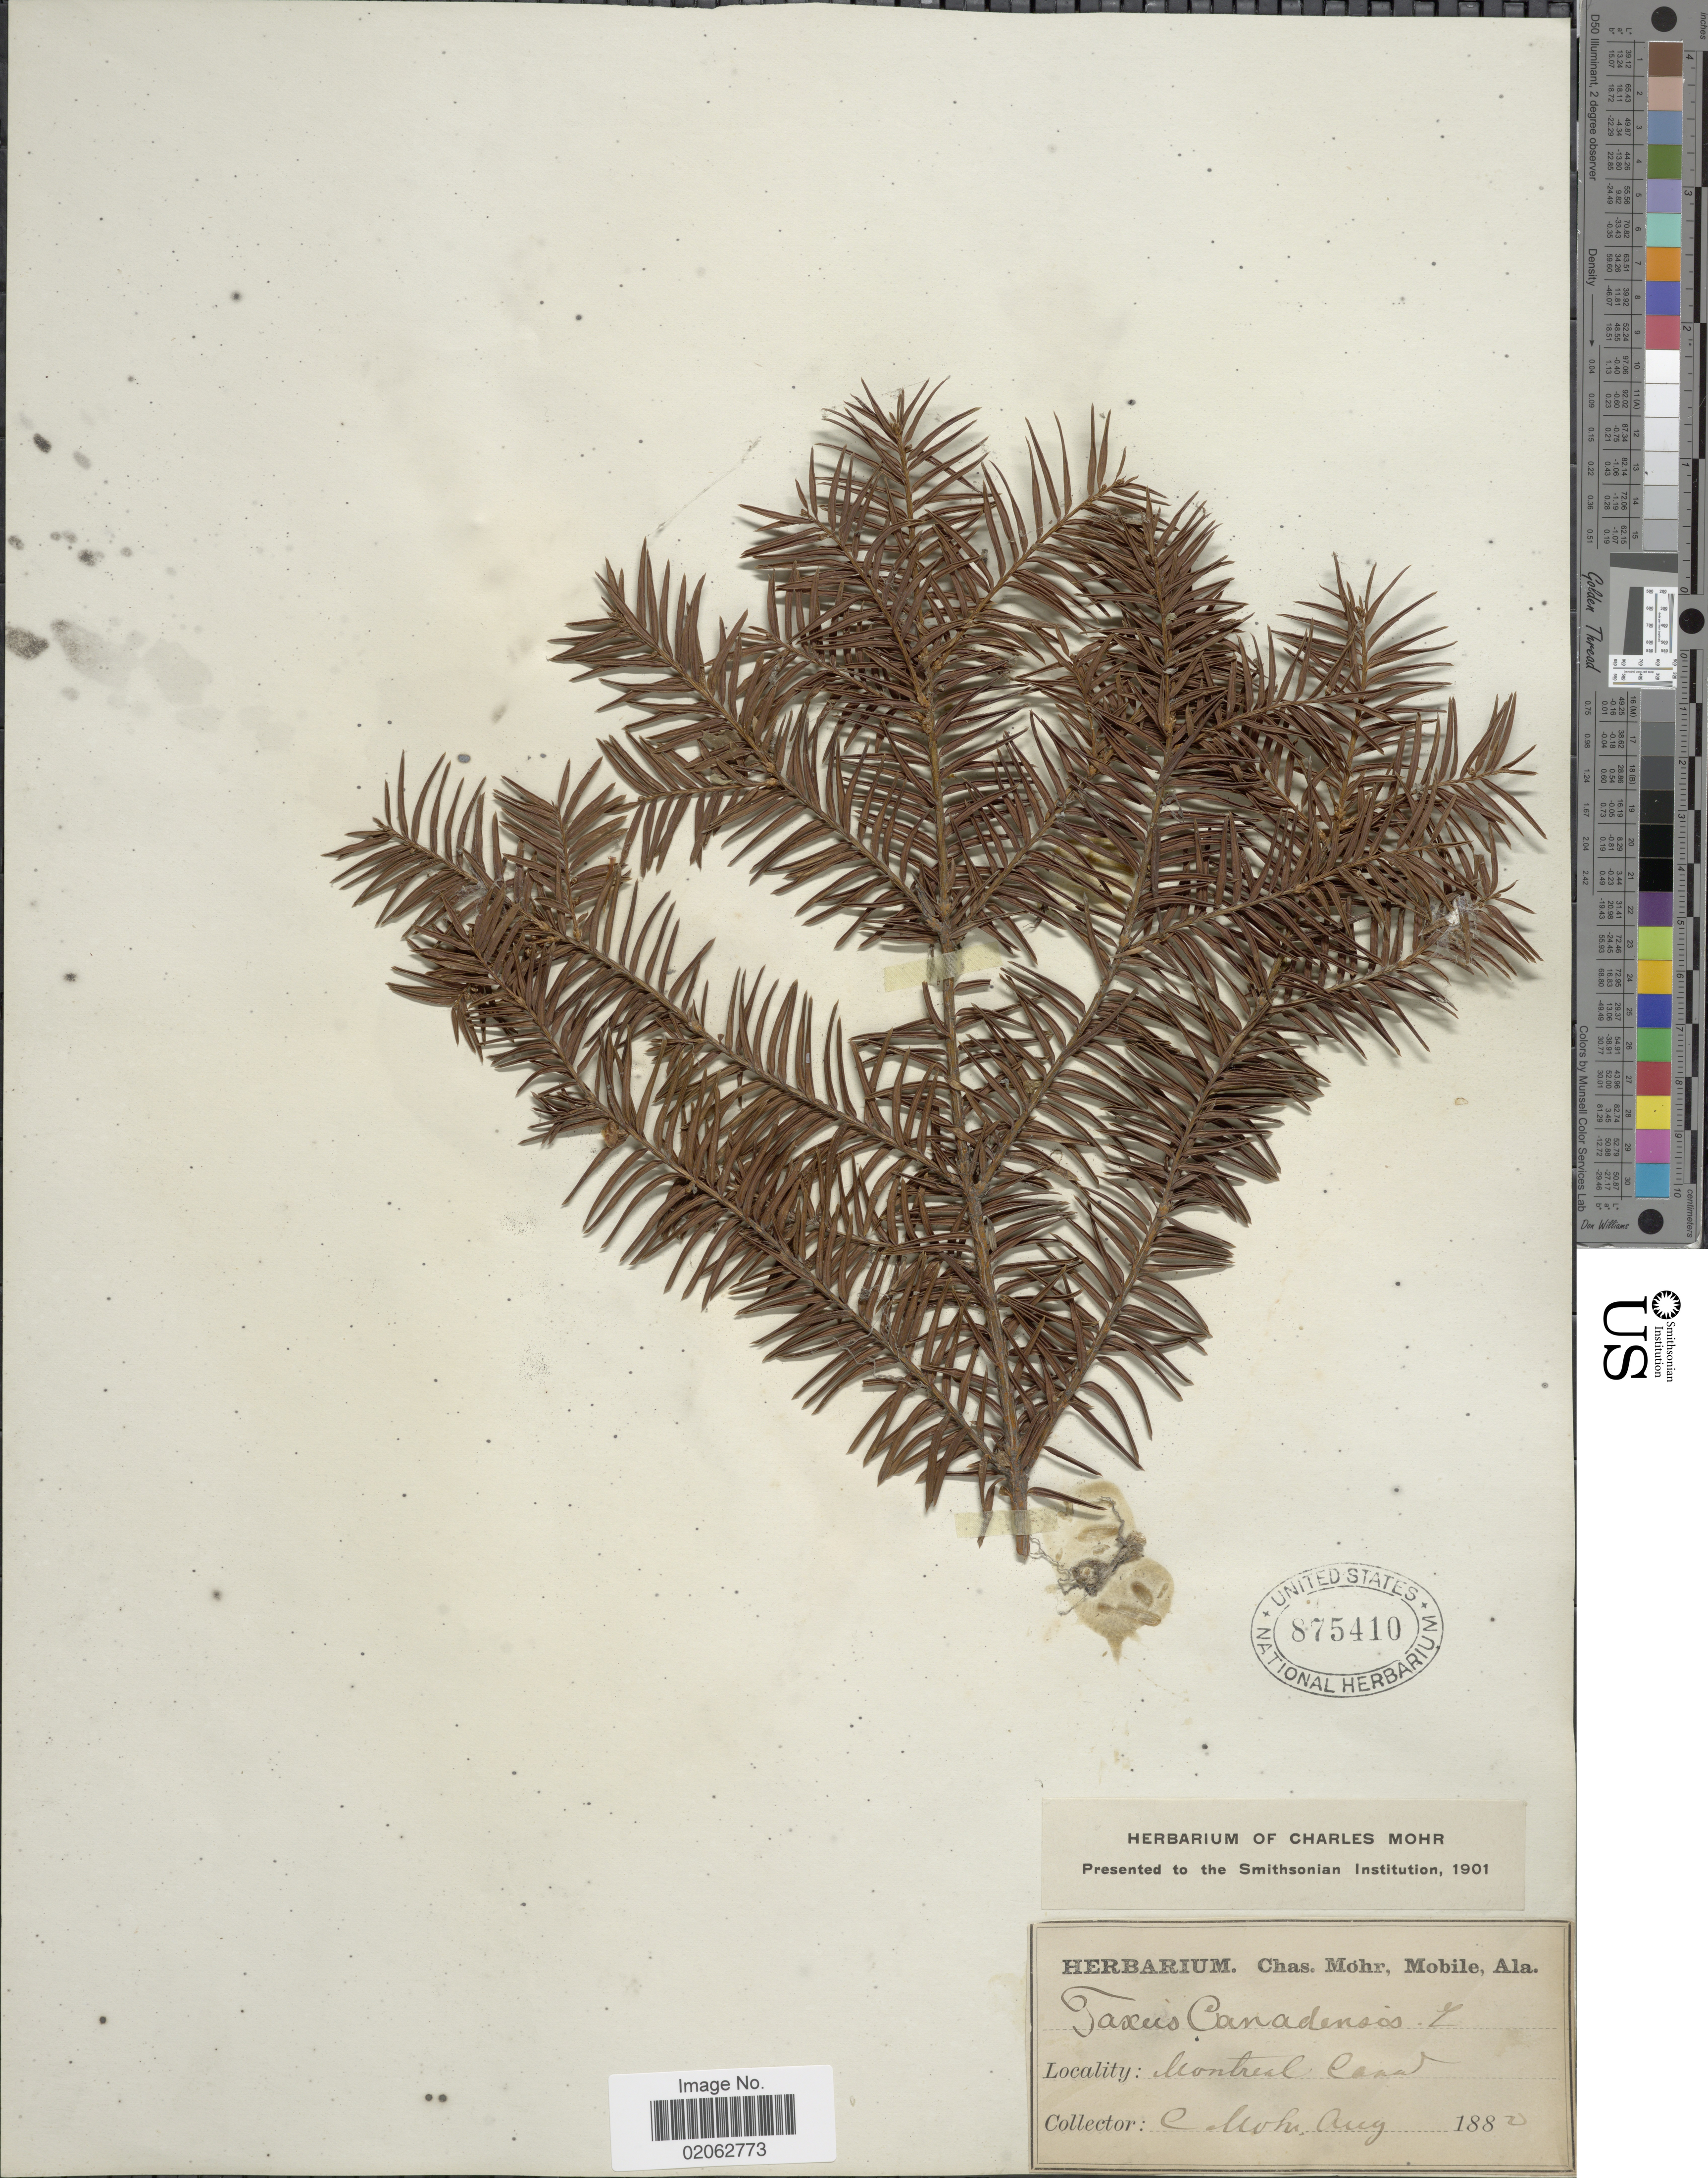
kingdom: Plantae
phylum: Tracheophyta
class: Pinopsida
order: Pinales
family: Taxaceae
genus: Taxus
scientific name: Taxus canadensis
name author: Marshall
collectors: C. T. Mohr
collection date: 1882-08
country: Canada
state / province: Quebec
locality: Montreal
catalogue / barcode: US 875410